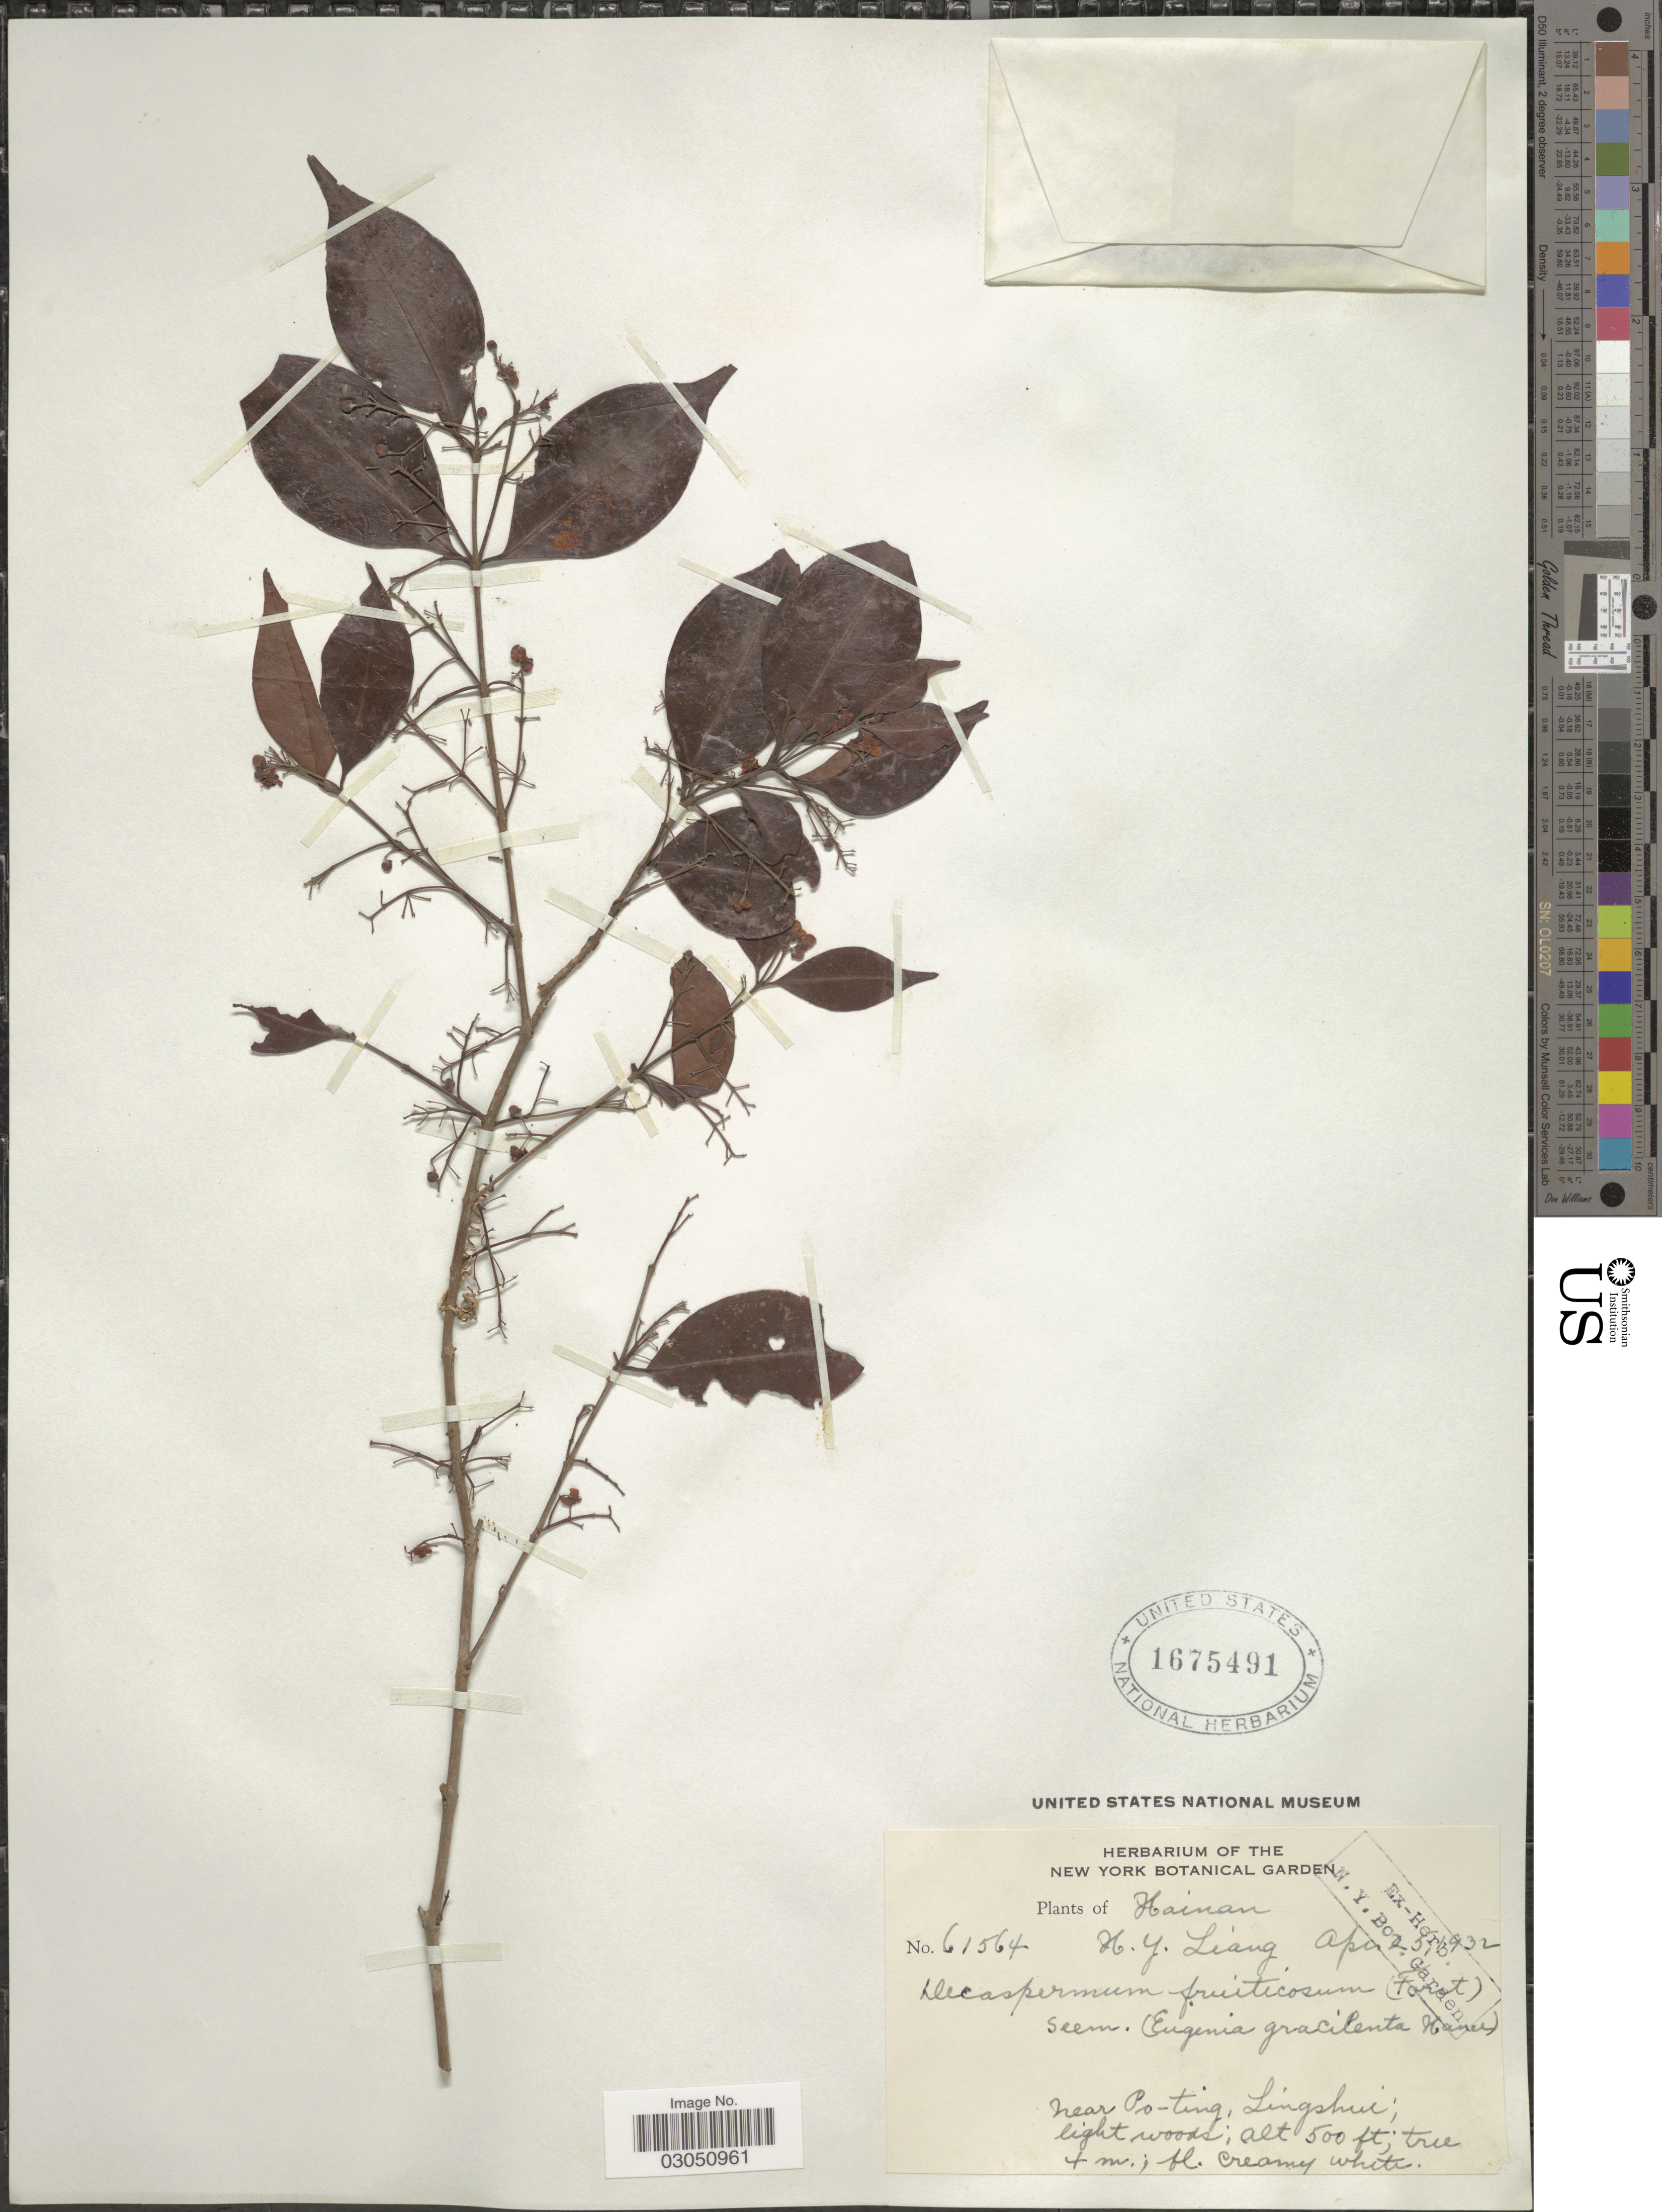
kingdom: Plantae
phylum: Tracheophyta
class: Magnoliopsida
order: Myrtales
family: Myrtaceae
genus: Decaspermum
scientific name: Decaspermum gracilentum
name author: (Hance) Merr. & L.M. Perry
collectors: H. Y. Liang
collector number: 61564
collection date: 1932-04-25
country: China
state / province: Hainan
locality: Near Po-ting, Lingshui; light woods.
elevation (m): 152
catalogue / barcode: US 1675491